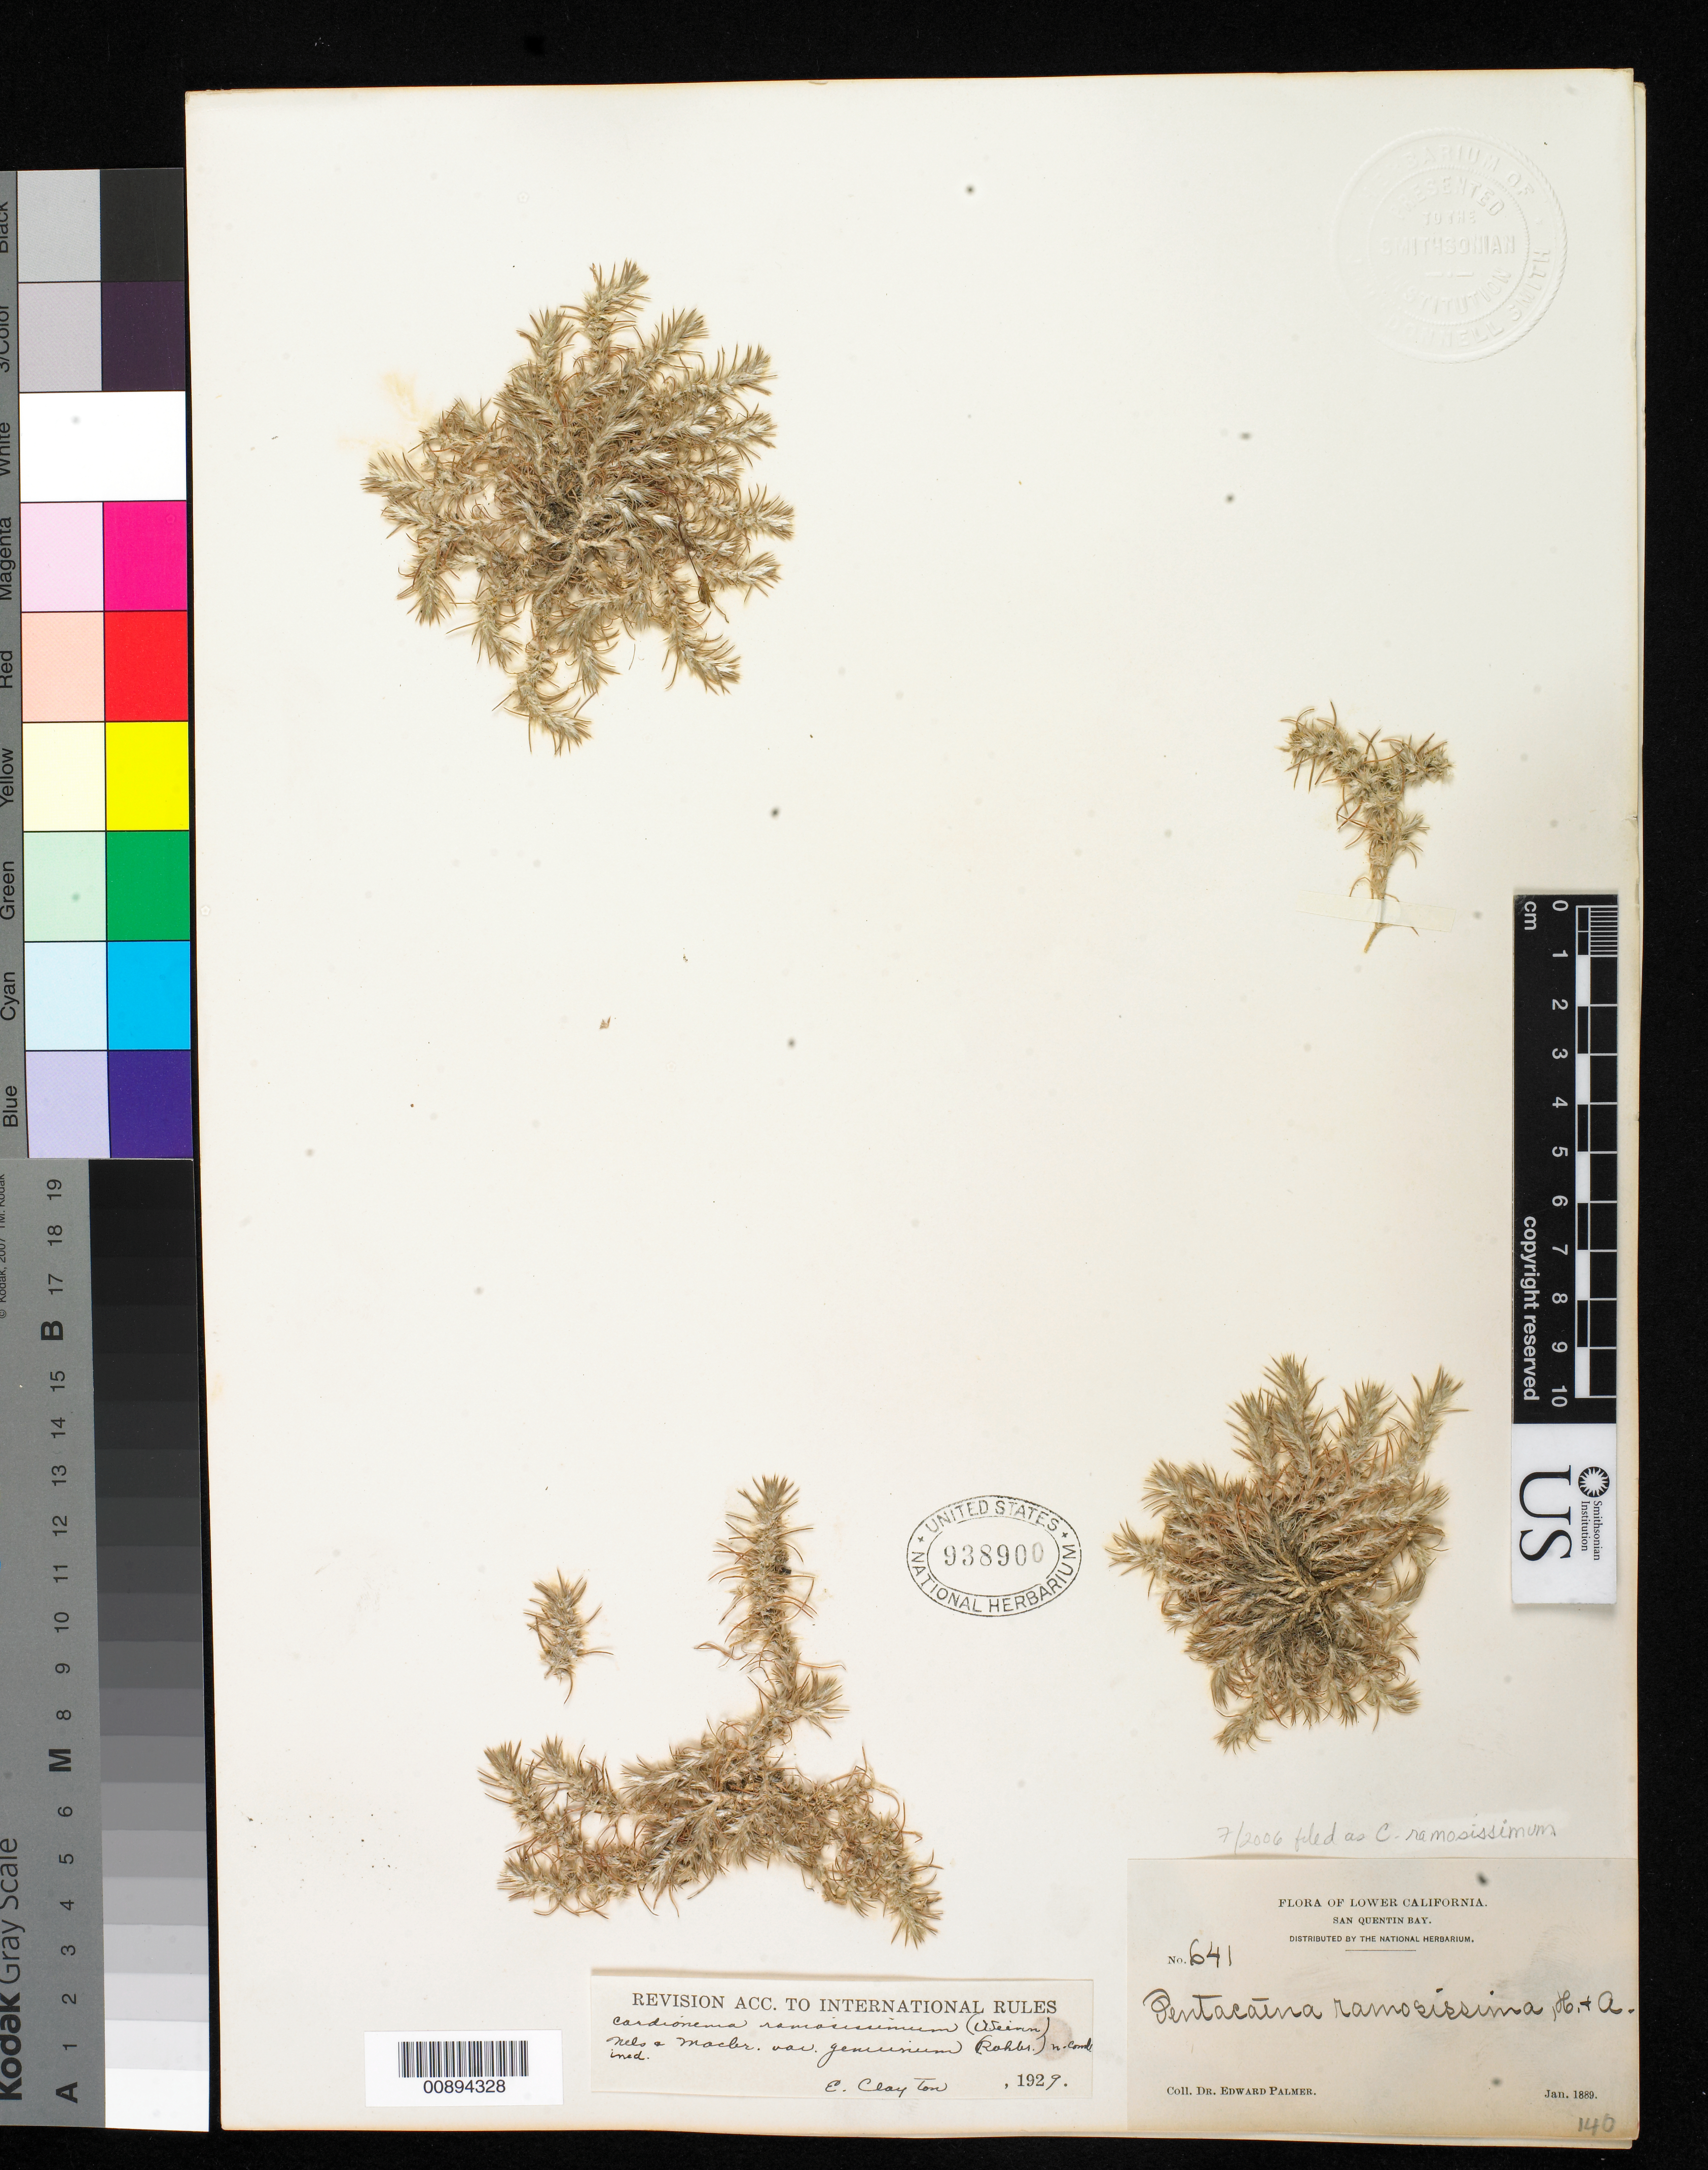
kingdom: Plantae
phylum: Tracheophyta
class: Magnoliopsida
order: Caryophyllales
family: Caryophyllaceae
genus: Cardionema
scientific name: Cardionema ramosissimum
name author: (Weinm.) A. Nelson & J.F. Macbr.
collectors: E. Palmer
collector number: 641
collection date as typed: Jan 1889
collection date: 1889-01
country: Mexico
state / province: Baja California Norte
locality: San Quentin Bay, Baja California.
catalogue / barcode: US 938900